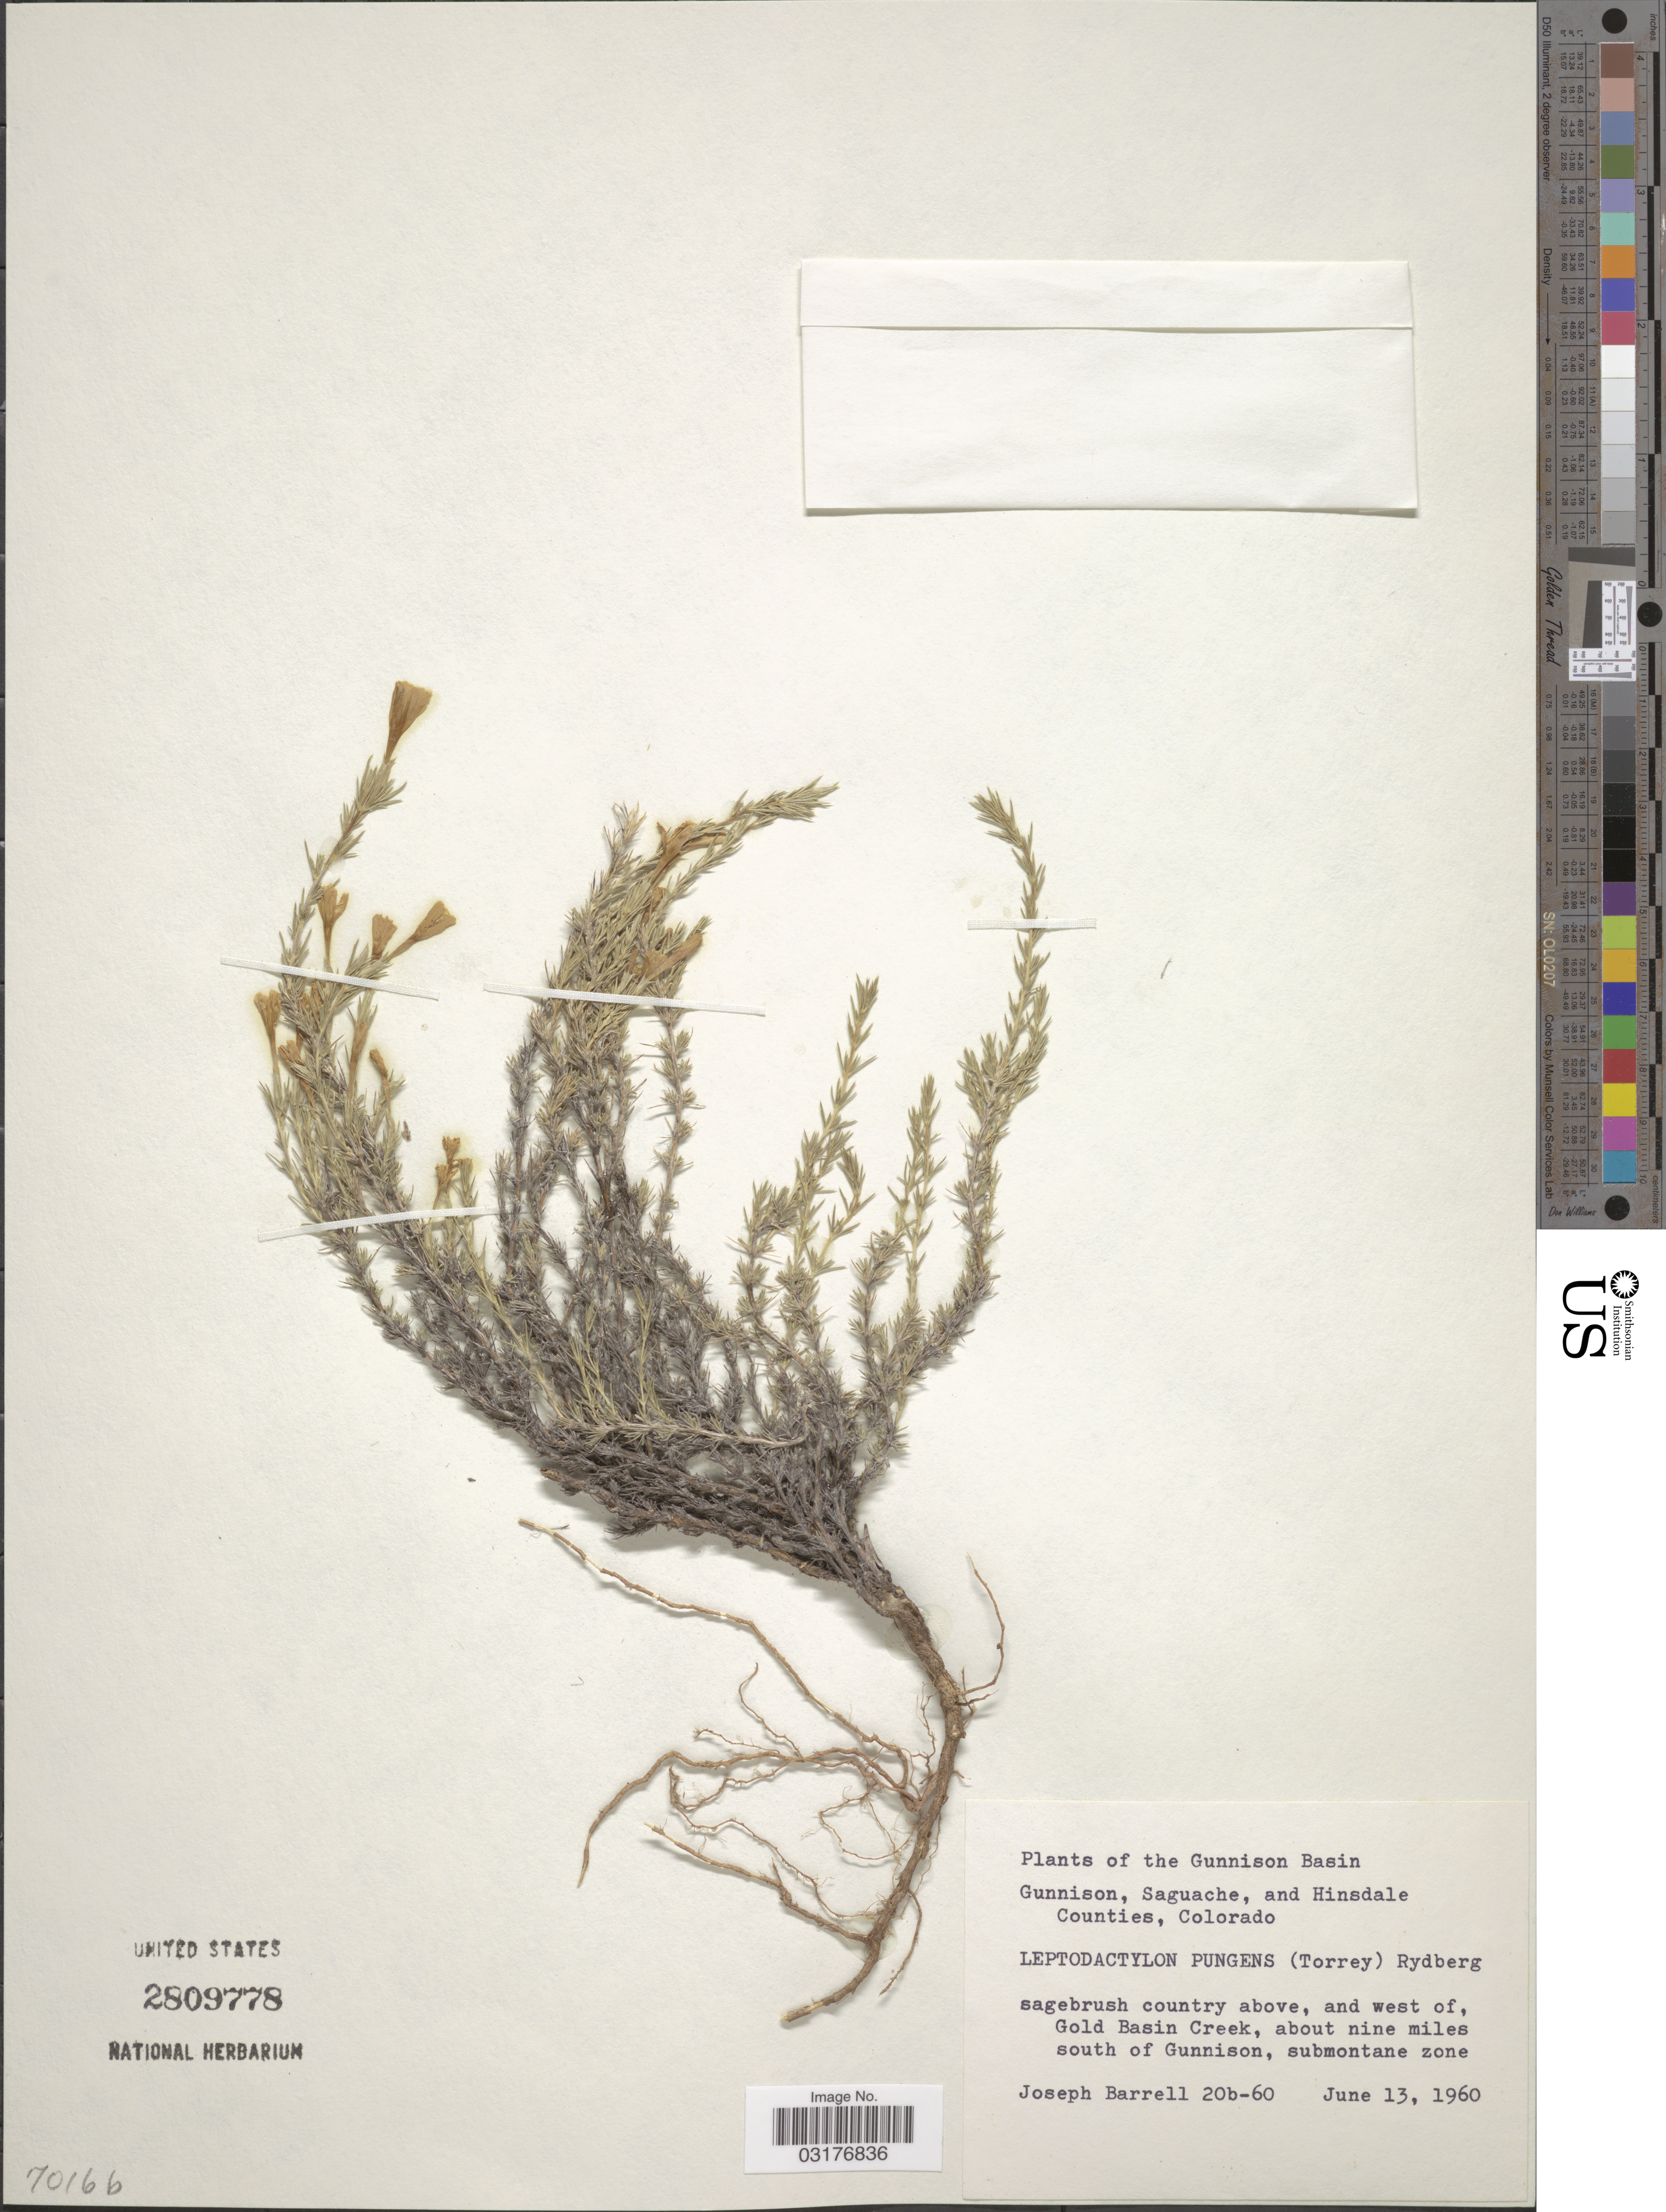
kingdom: Plantae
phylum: Tracheophyta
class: Magnoliopsida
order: Ericales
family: Polemoniaceae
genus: Linanthus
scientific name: Linanthus pungens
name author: (Torr.) J.M. Porter & L.A. Johnson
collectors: J. Barrell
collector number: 20b-60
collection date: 1960-06-13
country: United States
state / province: Colorado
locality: The Gunnison Basin. Gunnison, Saguache, and Hinsdale Counties. Sagebrush country above, and west of Gold Basin Creek, about nine miles south of Gunnison.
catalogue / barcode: US 2809778